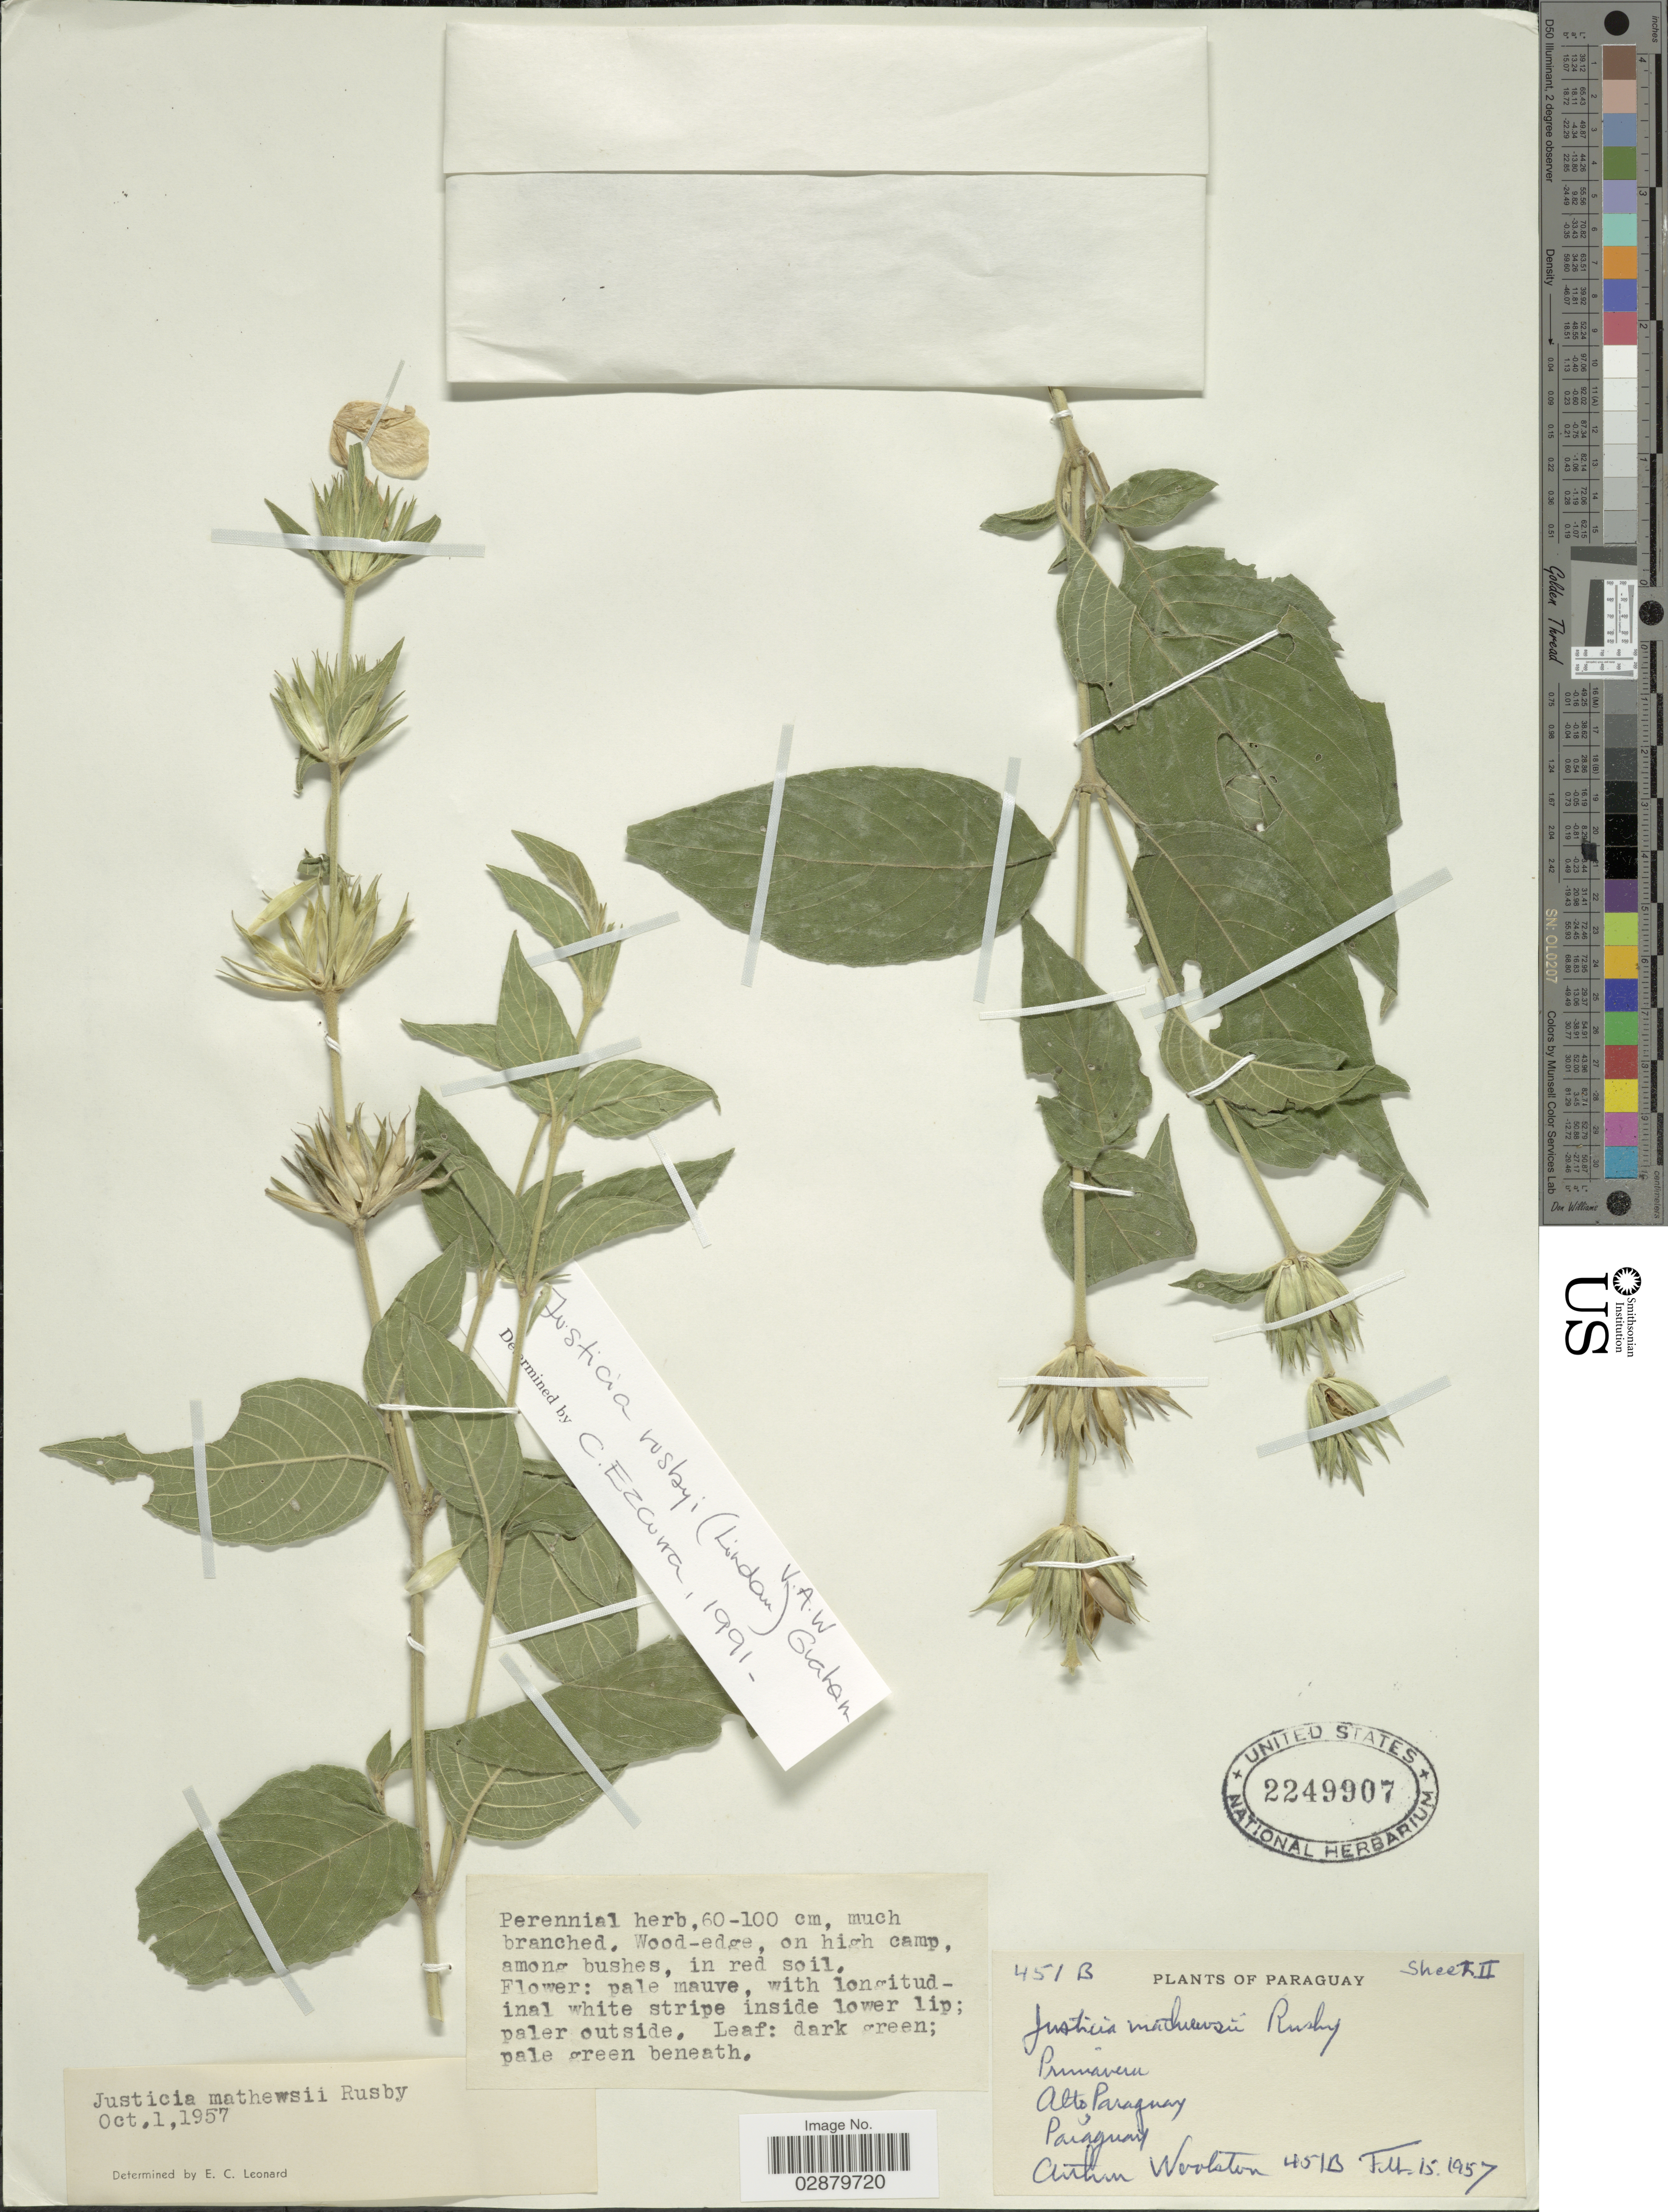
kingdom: Plantae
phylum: Tracheophyta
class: Magnoliopsida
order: Lamiales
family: Acanthaceae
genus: Justicia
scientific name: Justicia matthewsii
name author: (Lindau) Rusby ex Dyer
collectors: A. L. Woolston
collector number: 451B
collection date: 1957-02-15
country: Paraguay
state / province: Alto Paraguay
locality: Primavera.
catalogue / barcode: US 2249907